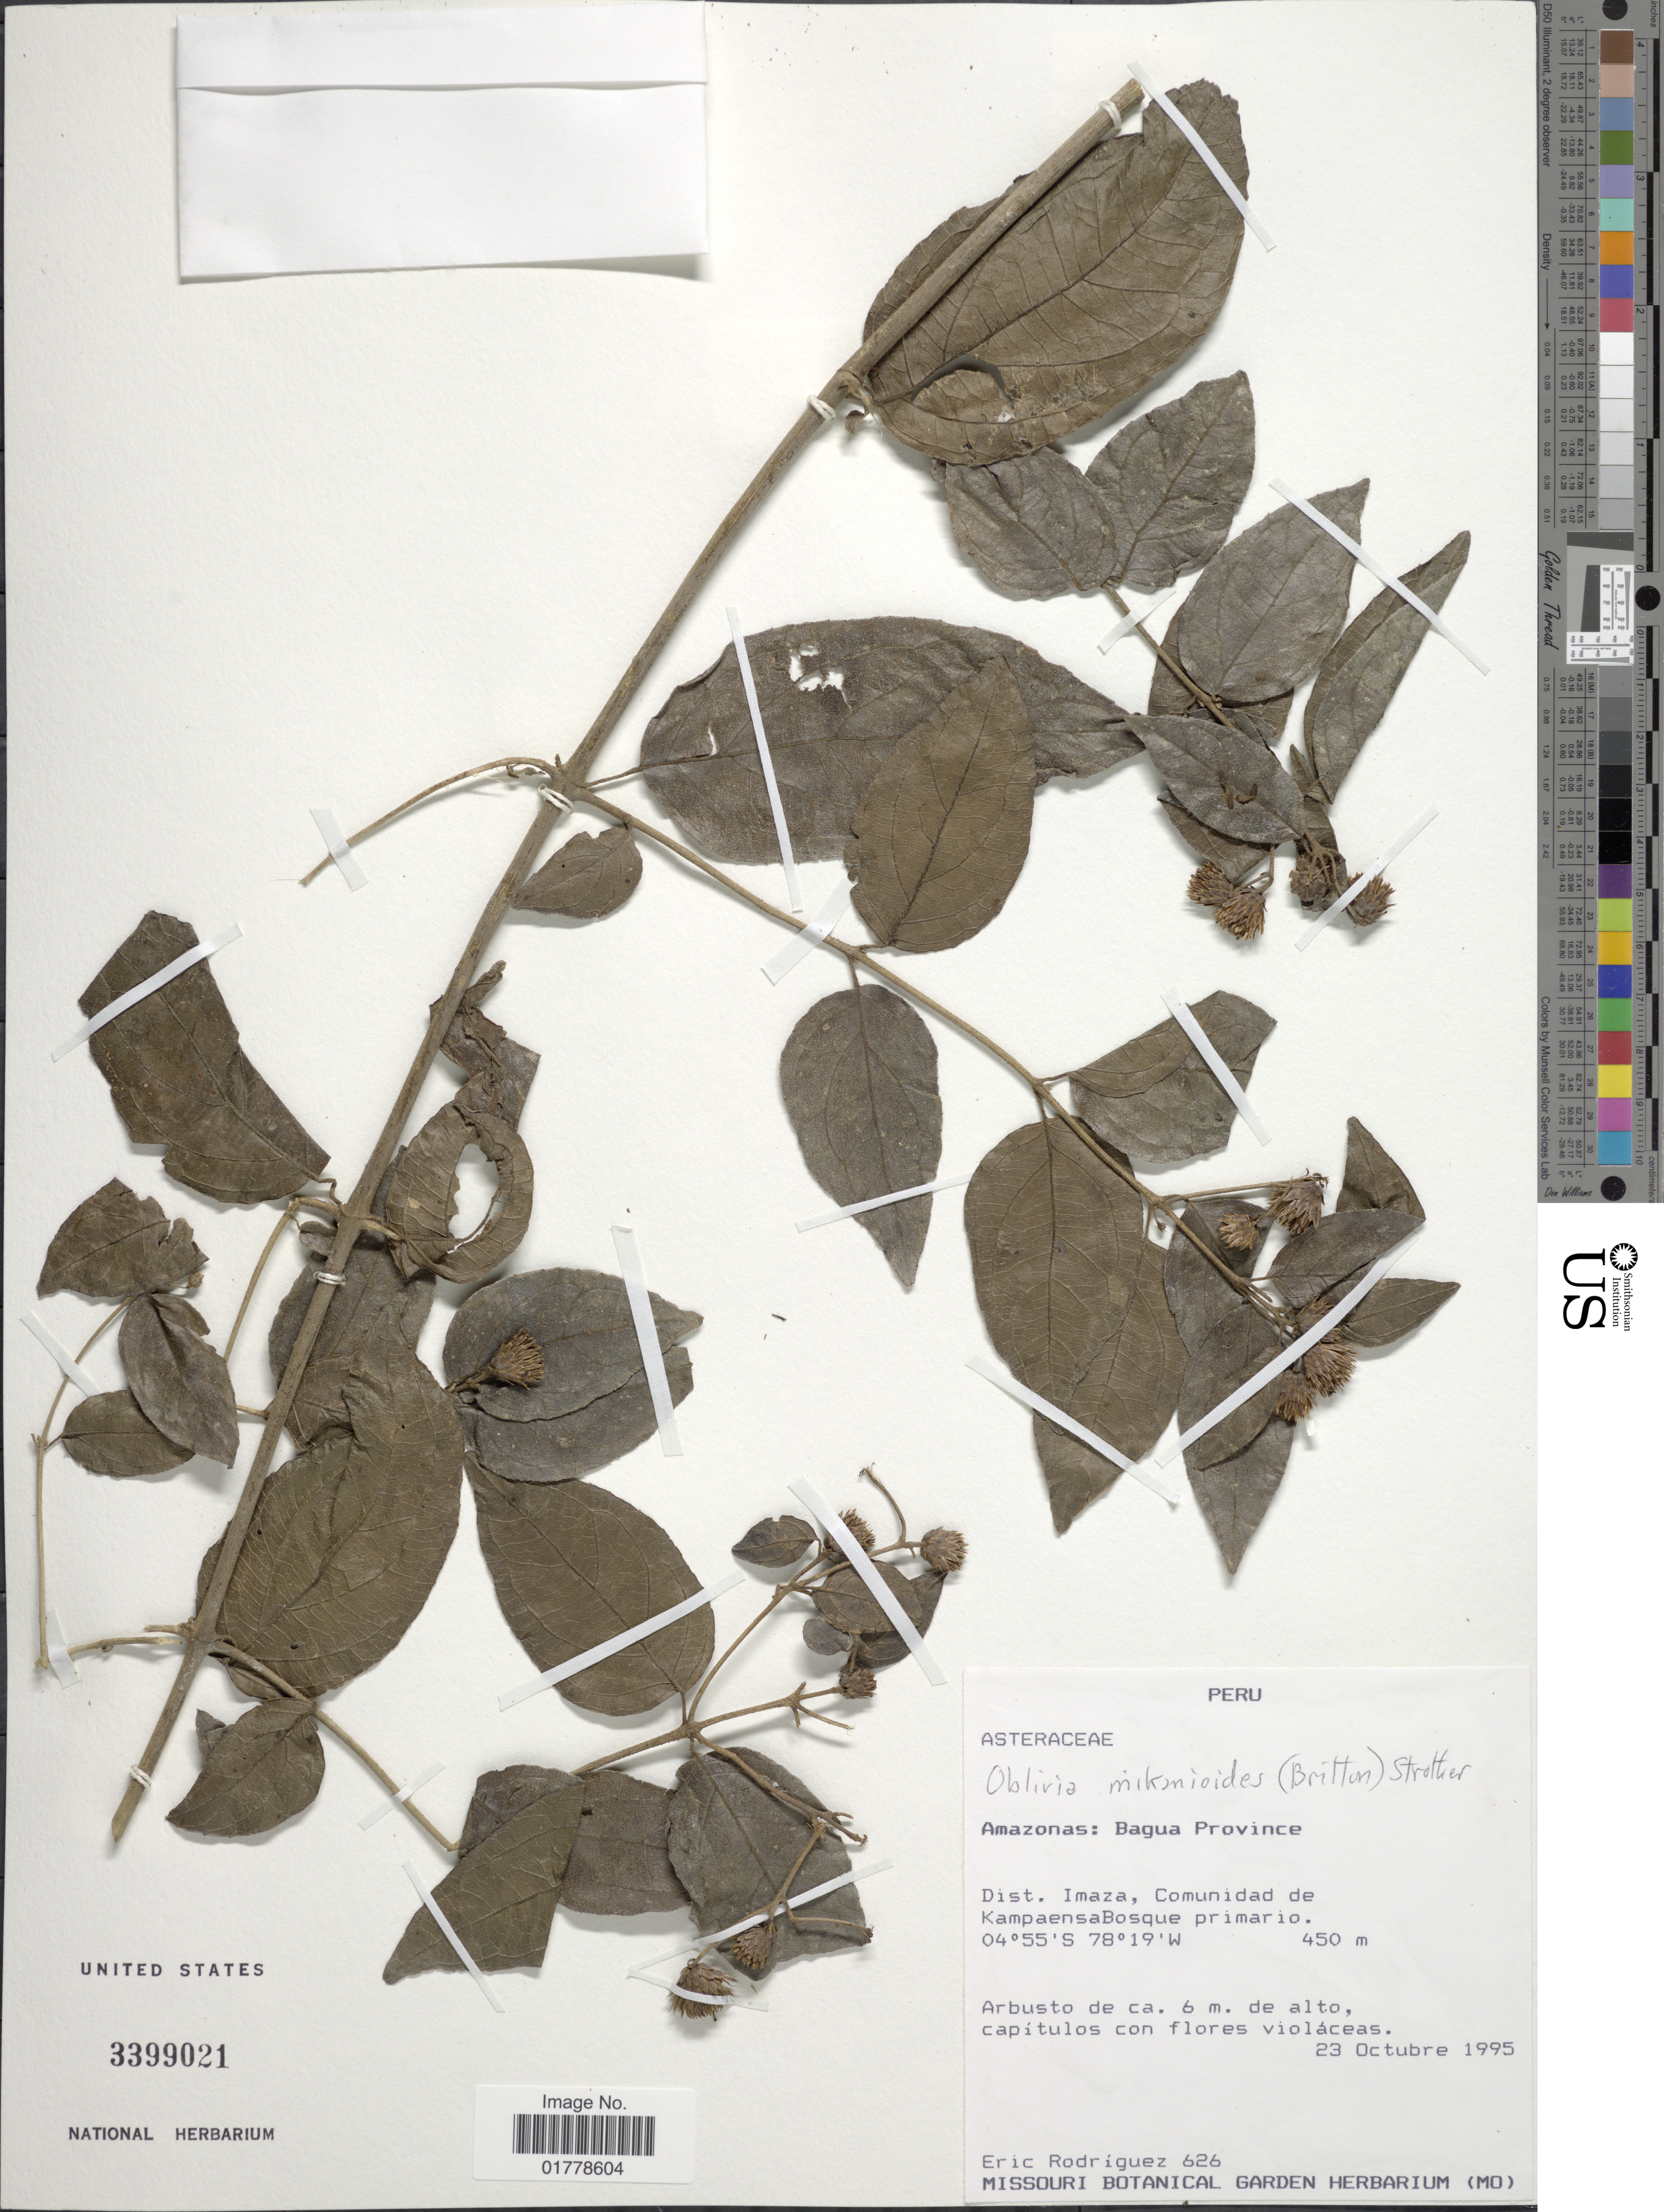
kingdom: Plantae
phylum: Tracheophyta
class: Magnoliopsida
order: Asterales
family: Asteraceae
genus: Oblivia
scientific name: Oblivia mikanioides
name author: (Britton) Strother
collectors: E. Rodriguez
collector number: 626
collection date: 1995-10-23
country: Peru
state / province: Amazonas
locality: Amazonas: Bagua Province. Dist. Imaza, Comunidad de Kampaensa Bosque primario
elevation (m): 450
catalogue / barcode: US 3399021